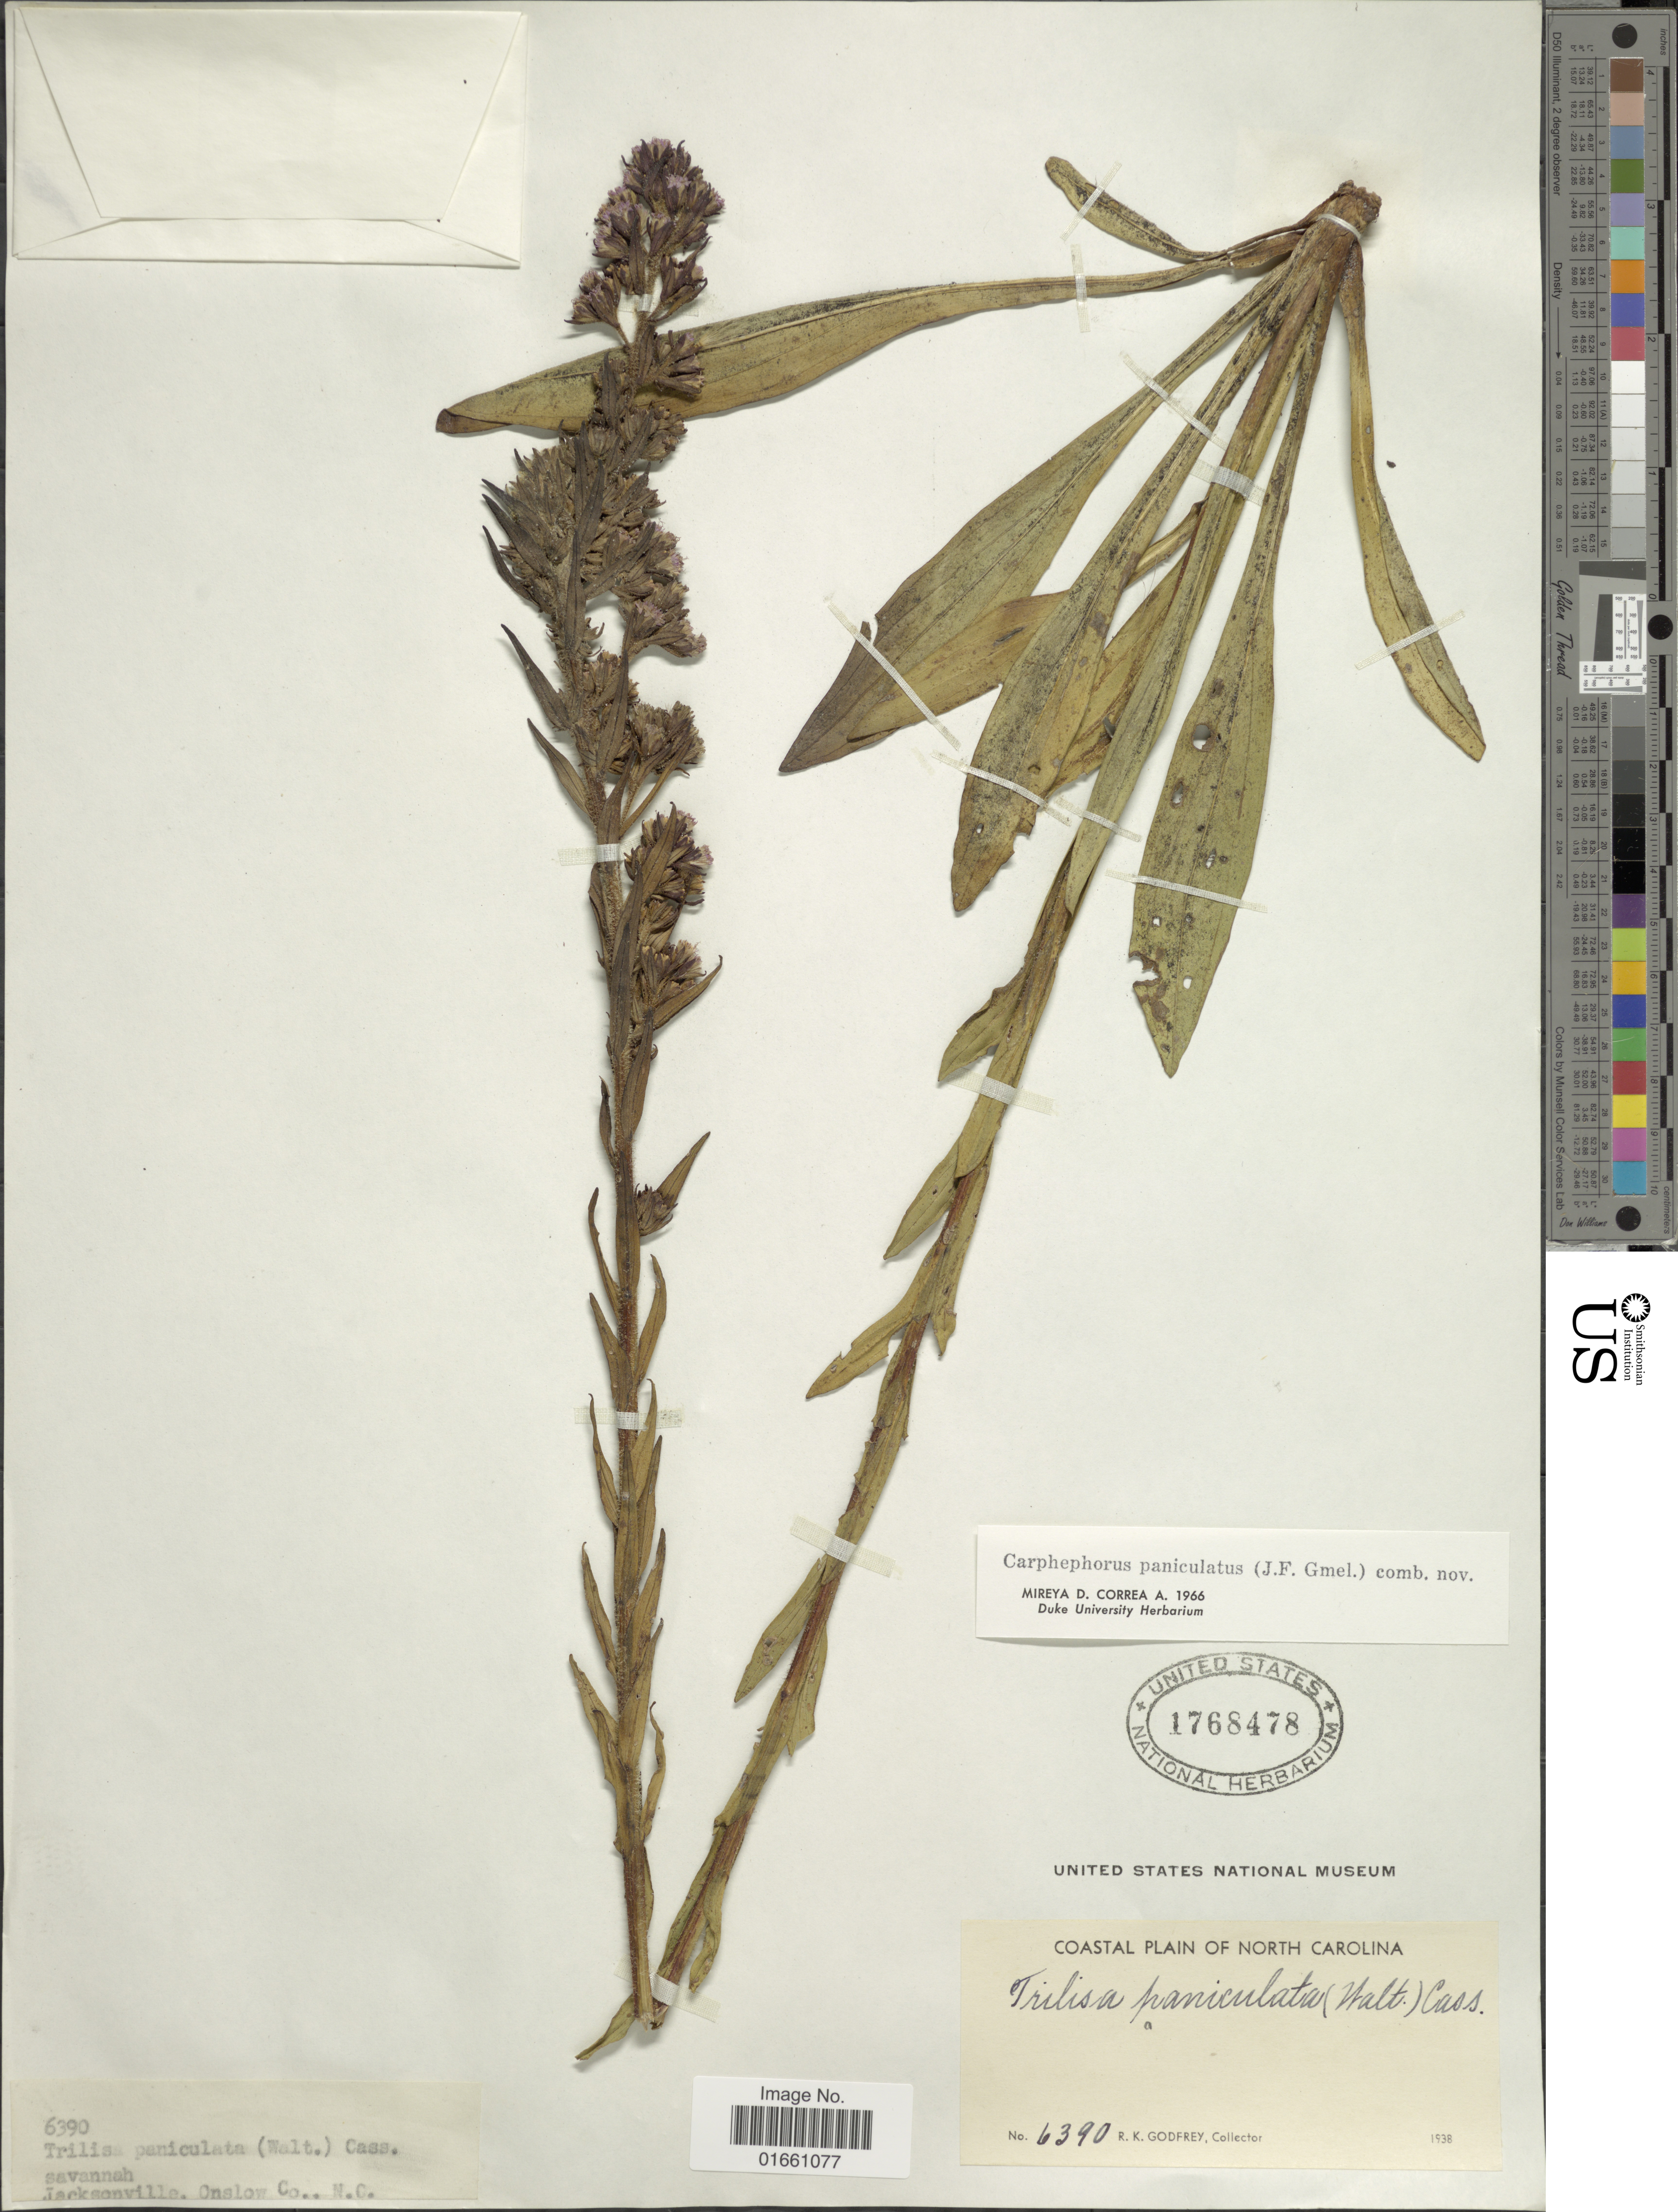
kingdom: Plantae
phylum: Tracheophyta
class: Magnoliopsida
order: Asterales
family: Asteraceae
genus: Trilisa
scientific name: Trilisa paniculata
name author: (J.F. Gmel.) Cass.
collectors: R. K. Godfrey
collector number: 6390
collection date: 1938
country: United States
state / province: North Carolina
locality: Savannah, Jacksonville, Onslow Co.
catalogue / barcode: US 1768478